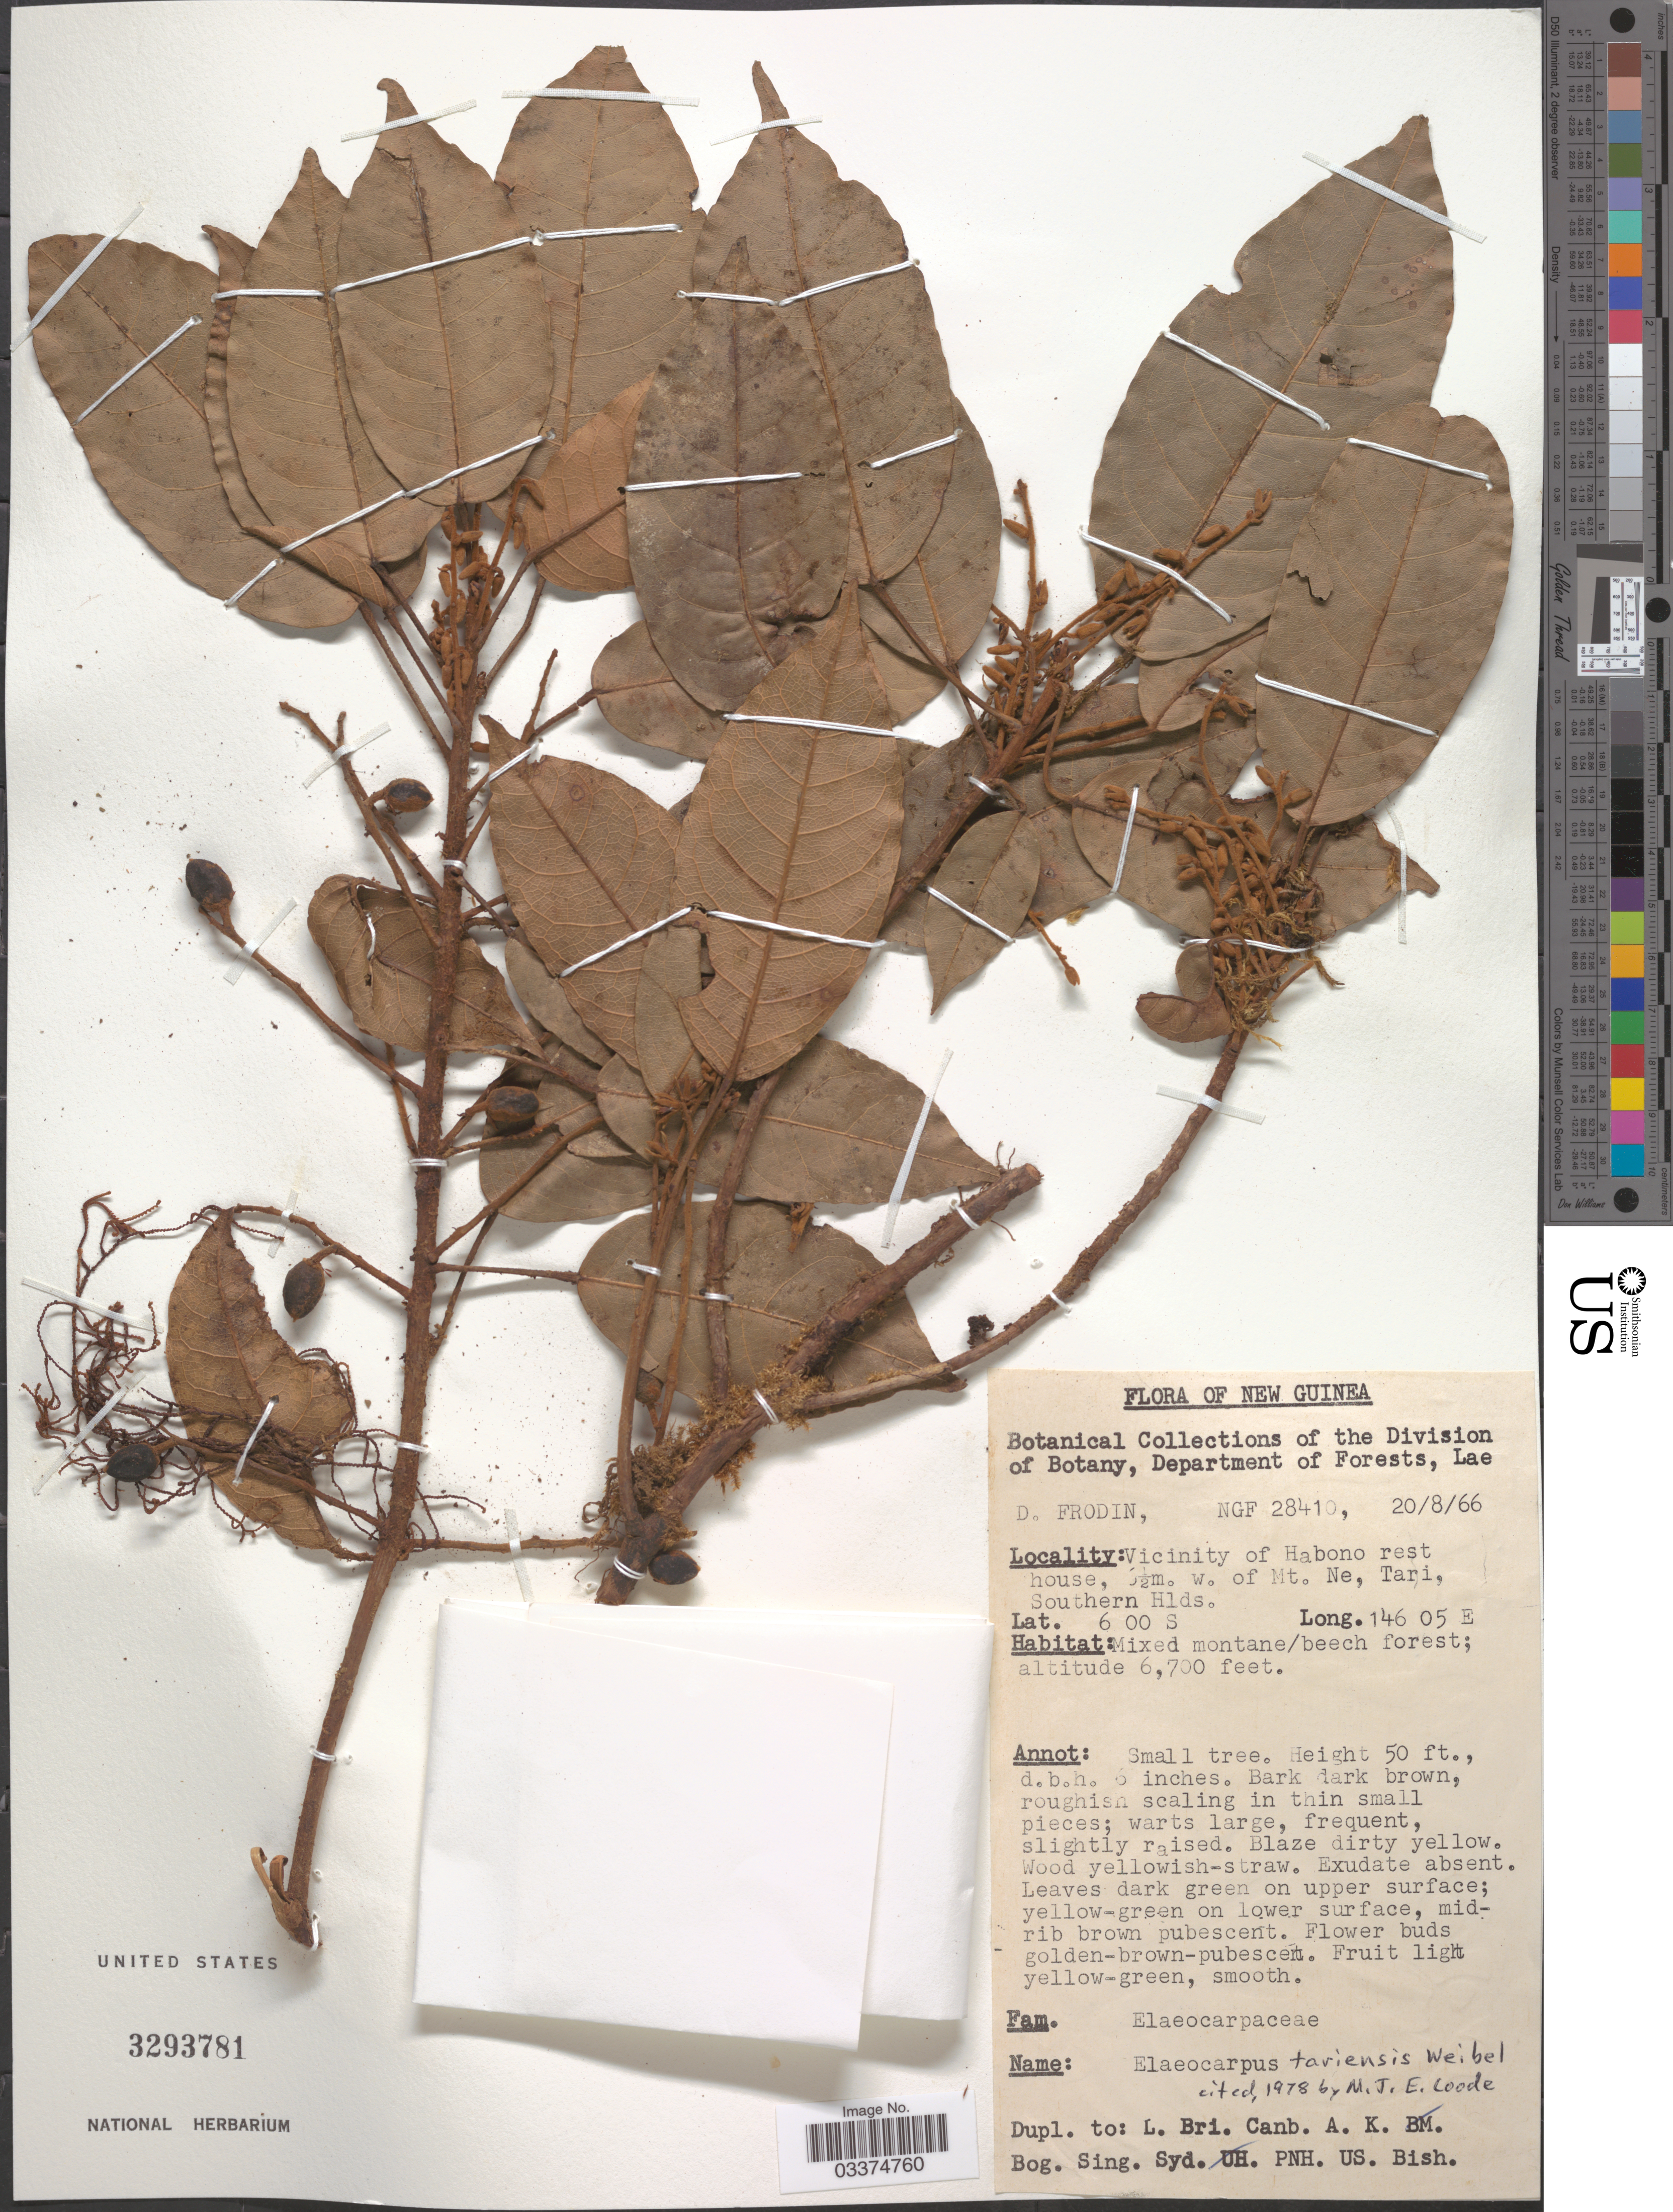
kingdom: Plantae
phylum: Tracheophyta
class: Magnoliopsida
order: Oxalidales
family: Elaeocarpaceae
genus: Elaeocarpus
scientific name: Elaeocarpus tariensis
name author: Weibel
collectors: D. G. Frodin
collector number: NGF 28410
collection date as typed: Transcribed d/m/y: 20/8/66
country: Papua New Guinea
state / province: Southern Highlands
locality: New Guinea. Vicinity of Habono rest house, 6½ m. w. of Mt. Ne, Tari.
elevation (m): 2042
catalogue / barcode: US 3293781